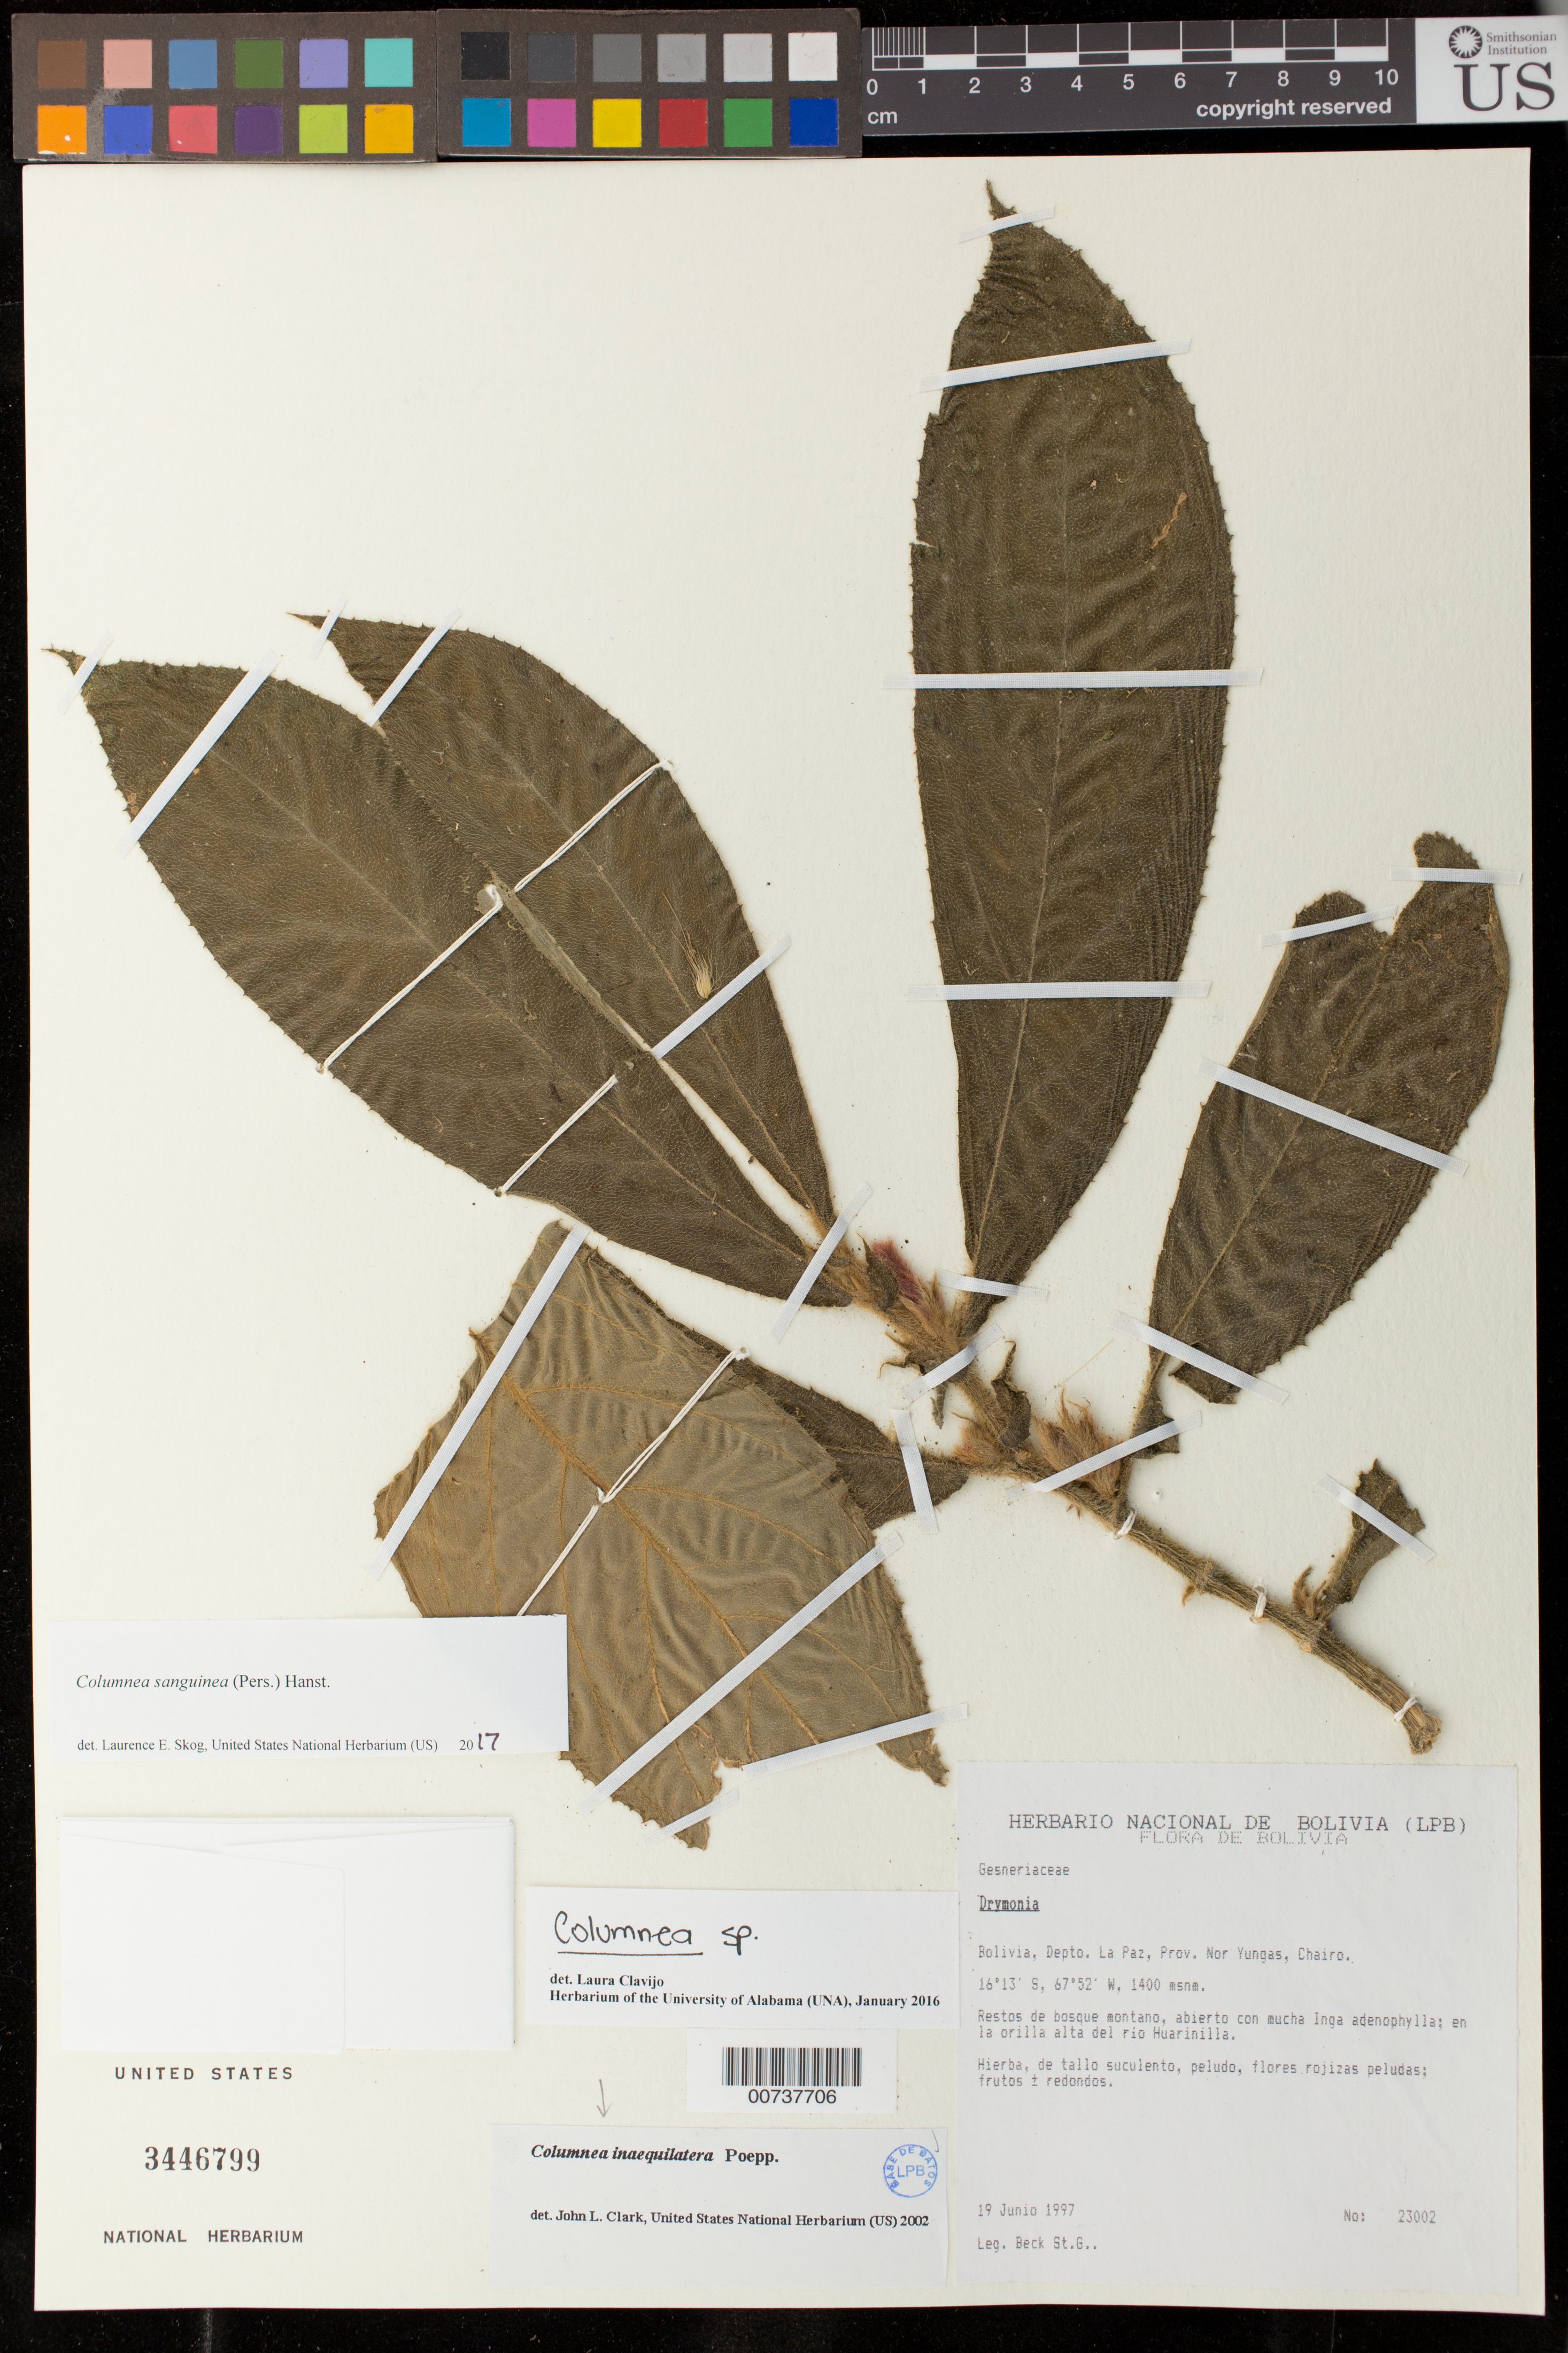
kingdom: Plantae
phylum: Tracheophyta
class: Magnoliopsida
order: Lamiales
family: Gesneriaceae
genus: Columnea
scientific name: Columnea sanguinea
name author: (Pers.) Hanst.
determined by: Skog, Laurence E.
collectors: S. G. Beck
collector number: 23002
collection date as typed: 19 Jun 1997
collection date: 1997-06-19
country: Bolivia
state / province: La Paz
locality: Prov. Nor Yungas, Chairo, en la orilla alta del rio Huarinilla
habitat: Restos de bosque montano, abierto con mucha Inga adenophylla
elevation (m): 1400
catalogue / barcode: US 3446799